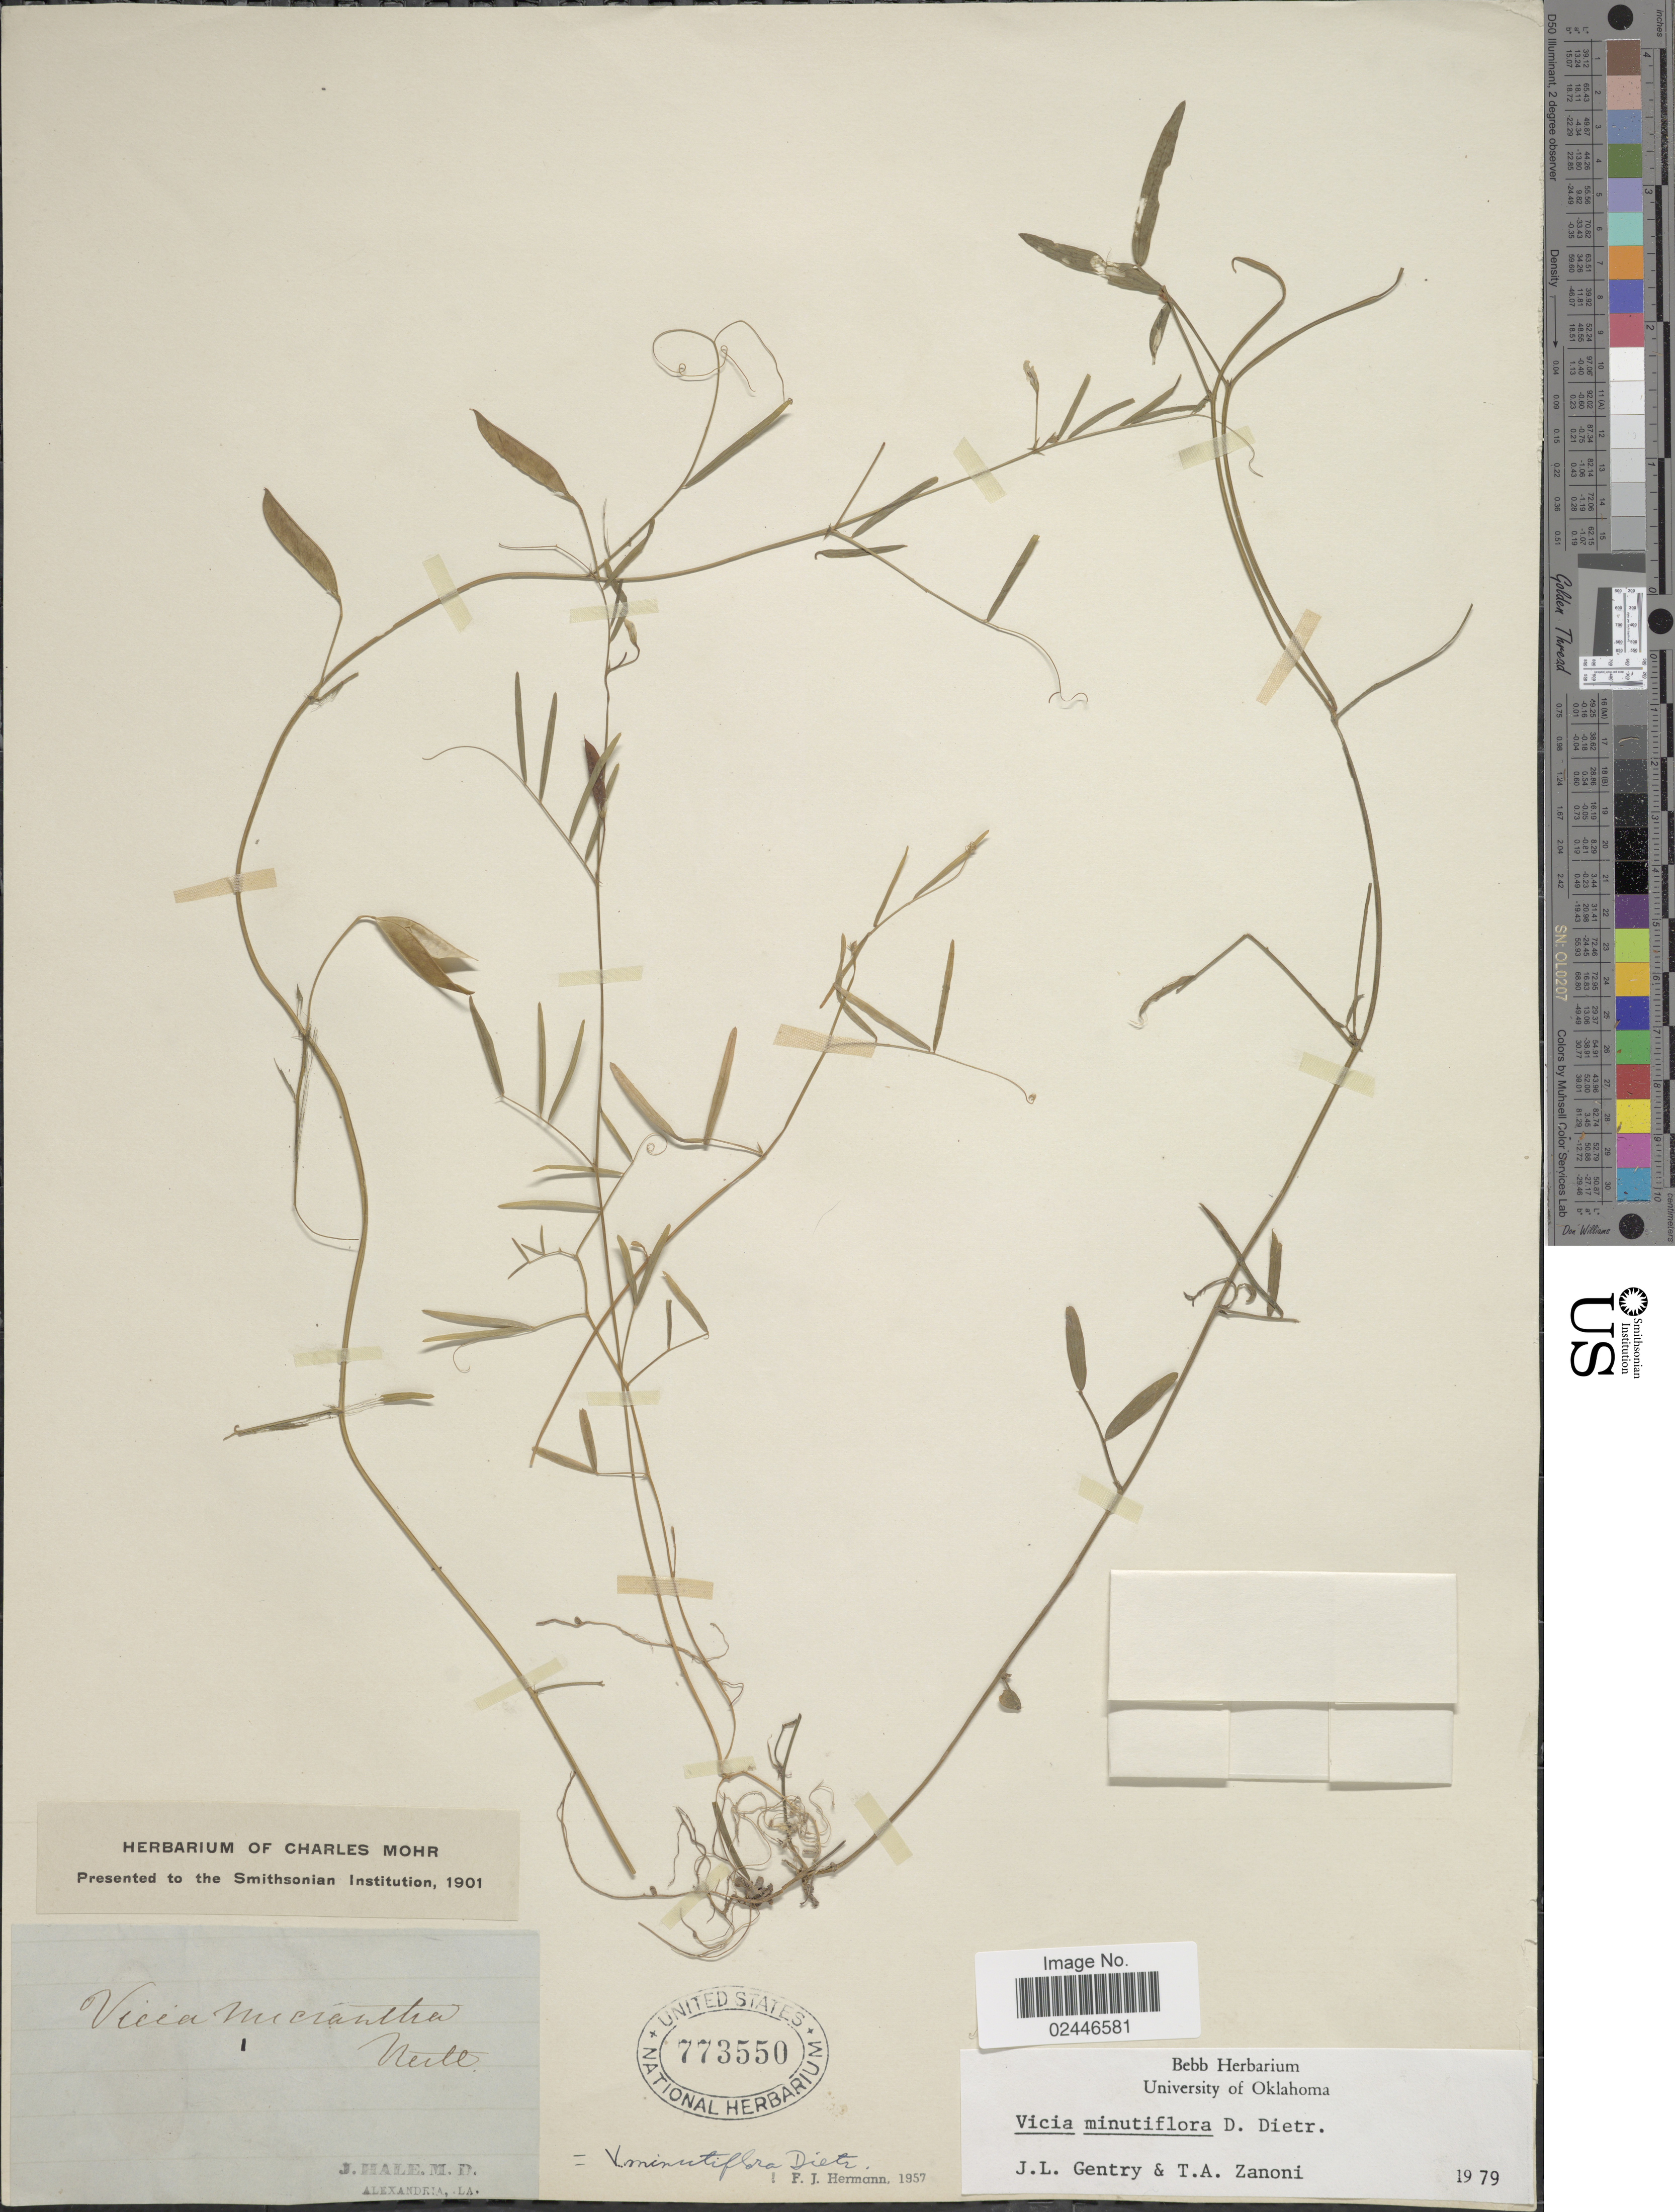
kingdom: Plantae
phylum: Tracheophyta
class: Magnoliopsida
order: Fabales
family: Fabaceae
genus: Vicia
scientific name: Vicia minutiflora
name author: D. Dietr.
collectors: J. Hale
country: United States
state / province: Louisiana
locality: Alexandria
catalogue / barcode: US 773550